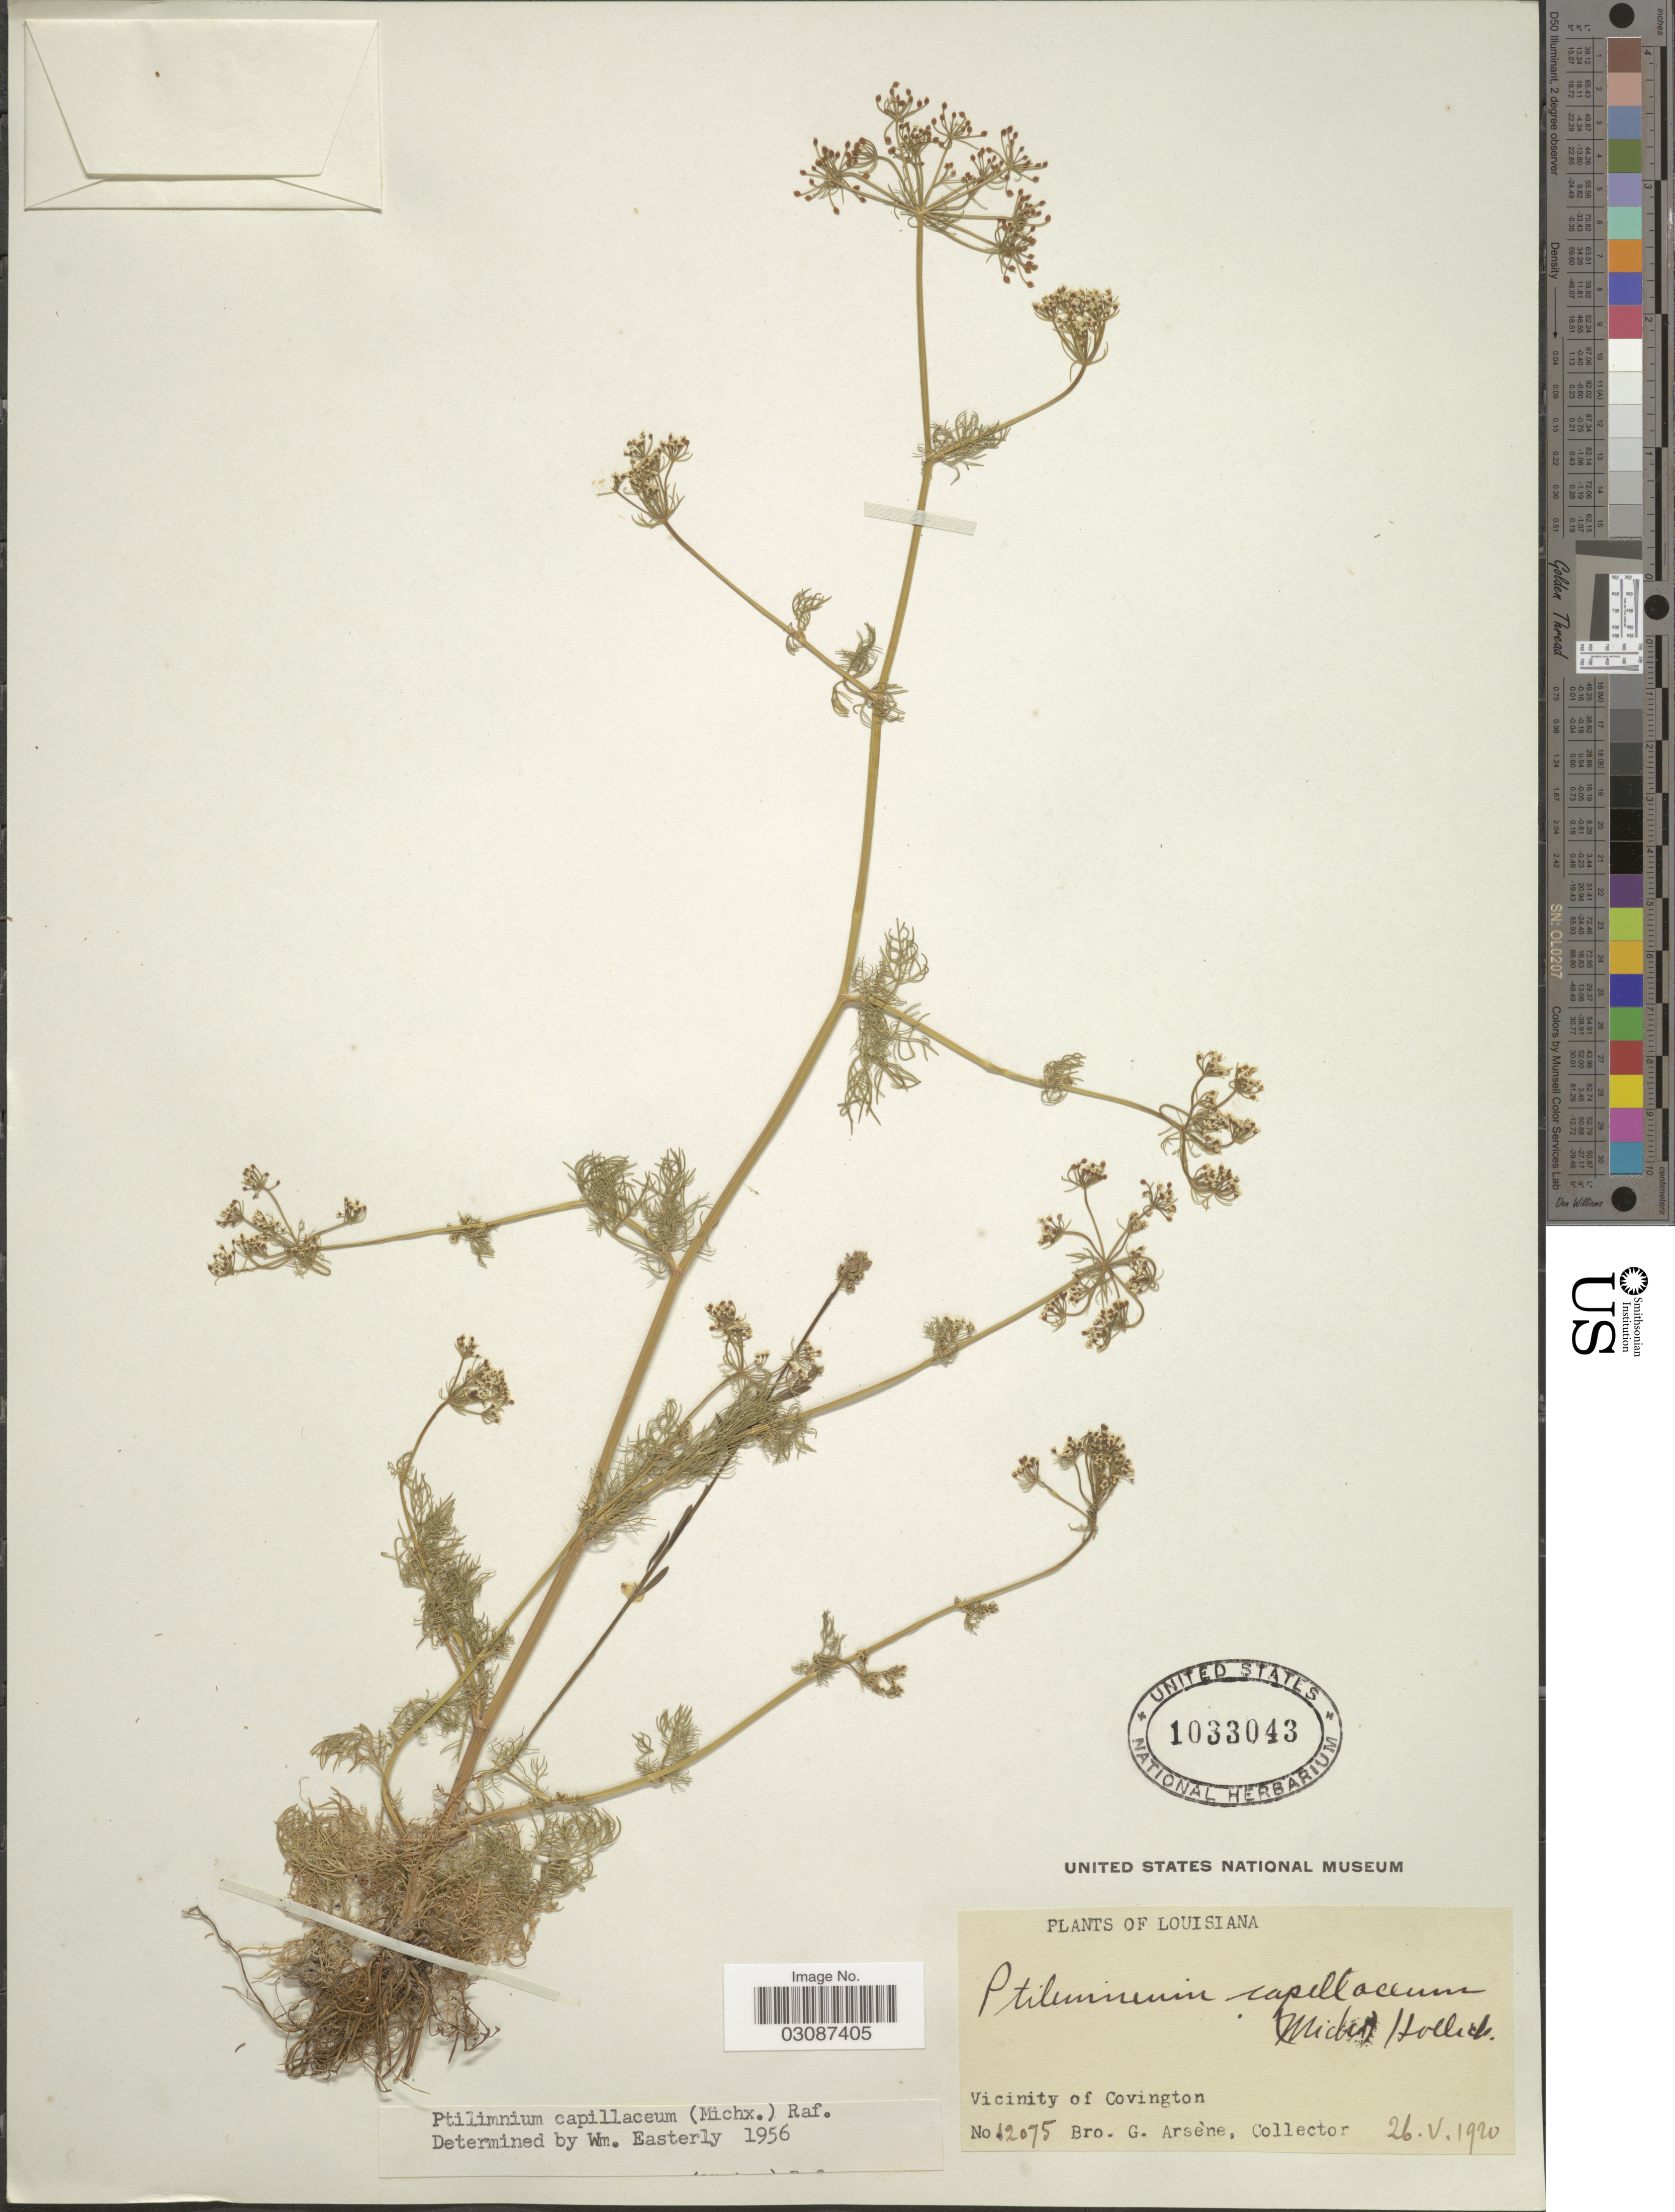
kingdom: Plantae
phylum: Tracheophyta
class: Magnoliopsida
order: Apiales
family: Apiaceae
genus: Ptilimnium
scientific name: Ptilimnium capillaceum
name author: (Michx.) Raf.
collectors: Bro. G. Arsène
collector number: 12075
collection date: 1920-05-26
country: United States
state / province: Louisiana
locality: Vicinity of Covington.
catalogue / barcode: US 1033043